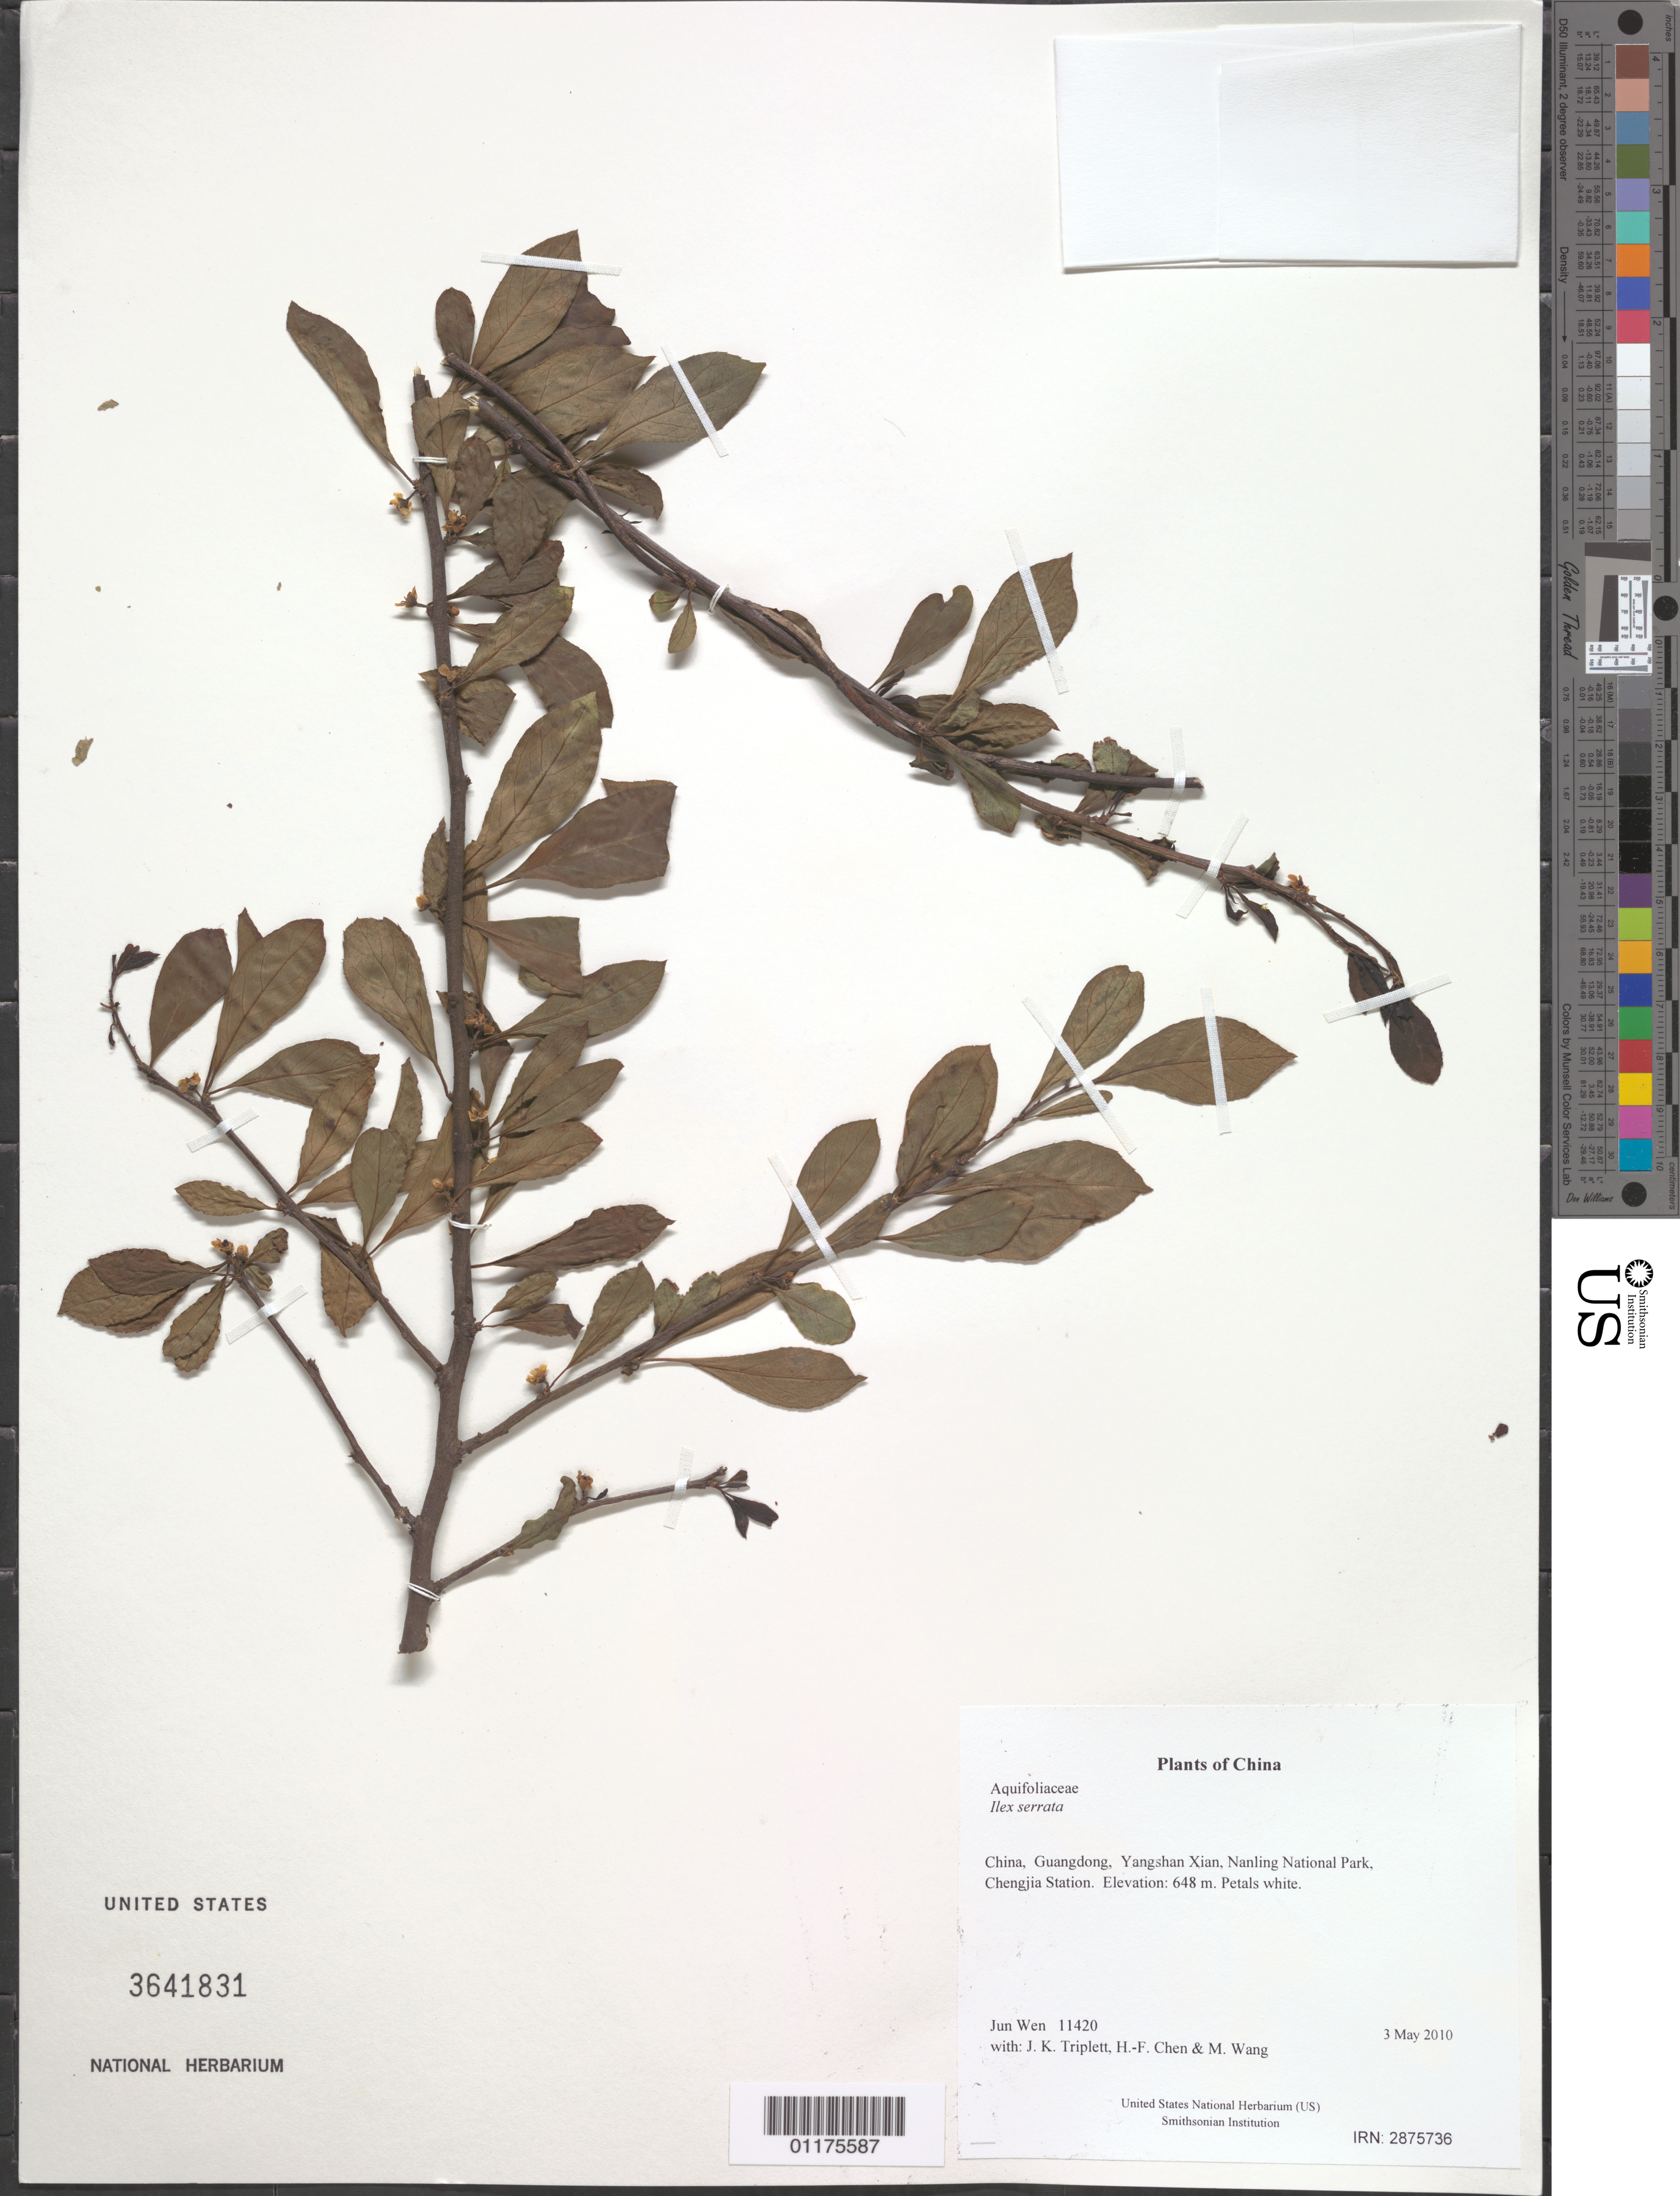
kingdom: Plantae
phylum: Tracheophyta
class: Magnoliopsida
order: Aquifoliales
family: Aquifoliaceae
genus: Ilex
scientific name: Ilex serrata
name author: Thunb.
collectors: J. Wen, J. K. Triplett, H.-F. Chen & M. Wang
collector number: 11420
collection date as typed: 3 May 2010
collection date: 2010-05-03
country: China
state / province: Guangdong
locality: Yangshan Xian, Nanling National Park, Chengjia Station.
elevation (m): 648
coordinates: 24 45.624 N, 112 53.497 E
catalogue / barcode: US 3641831